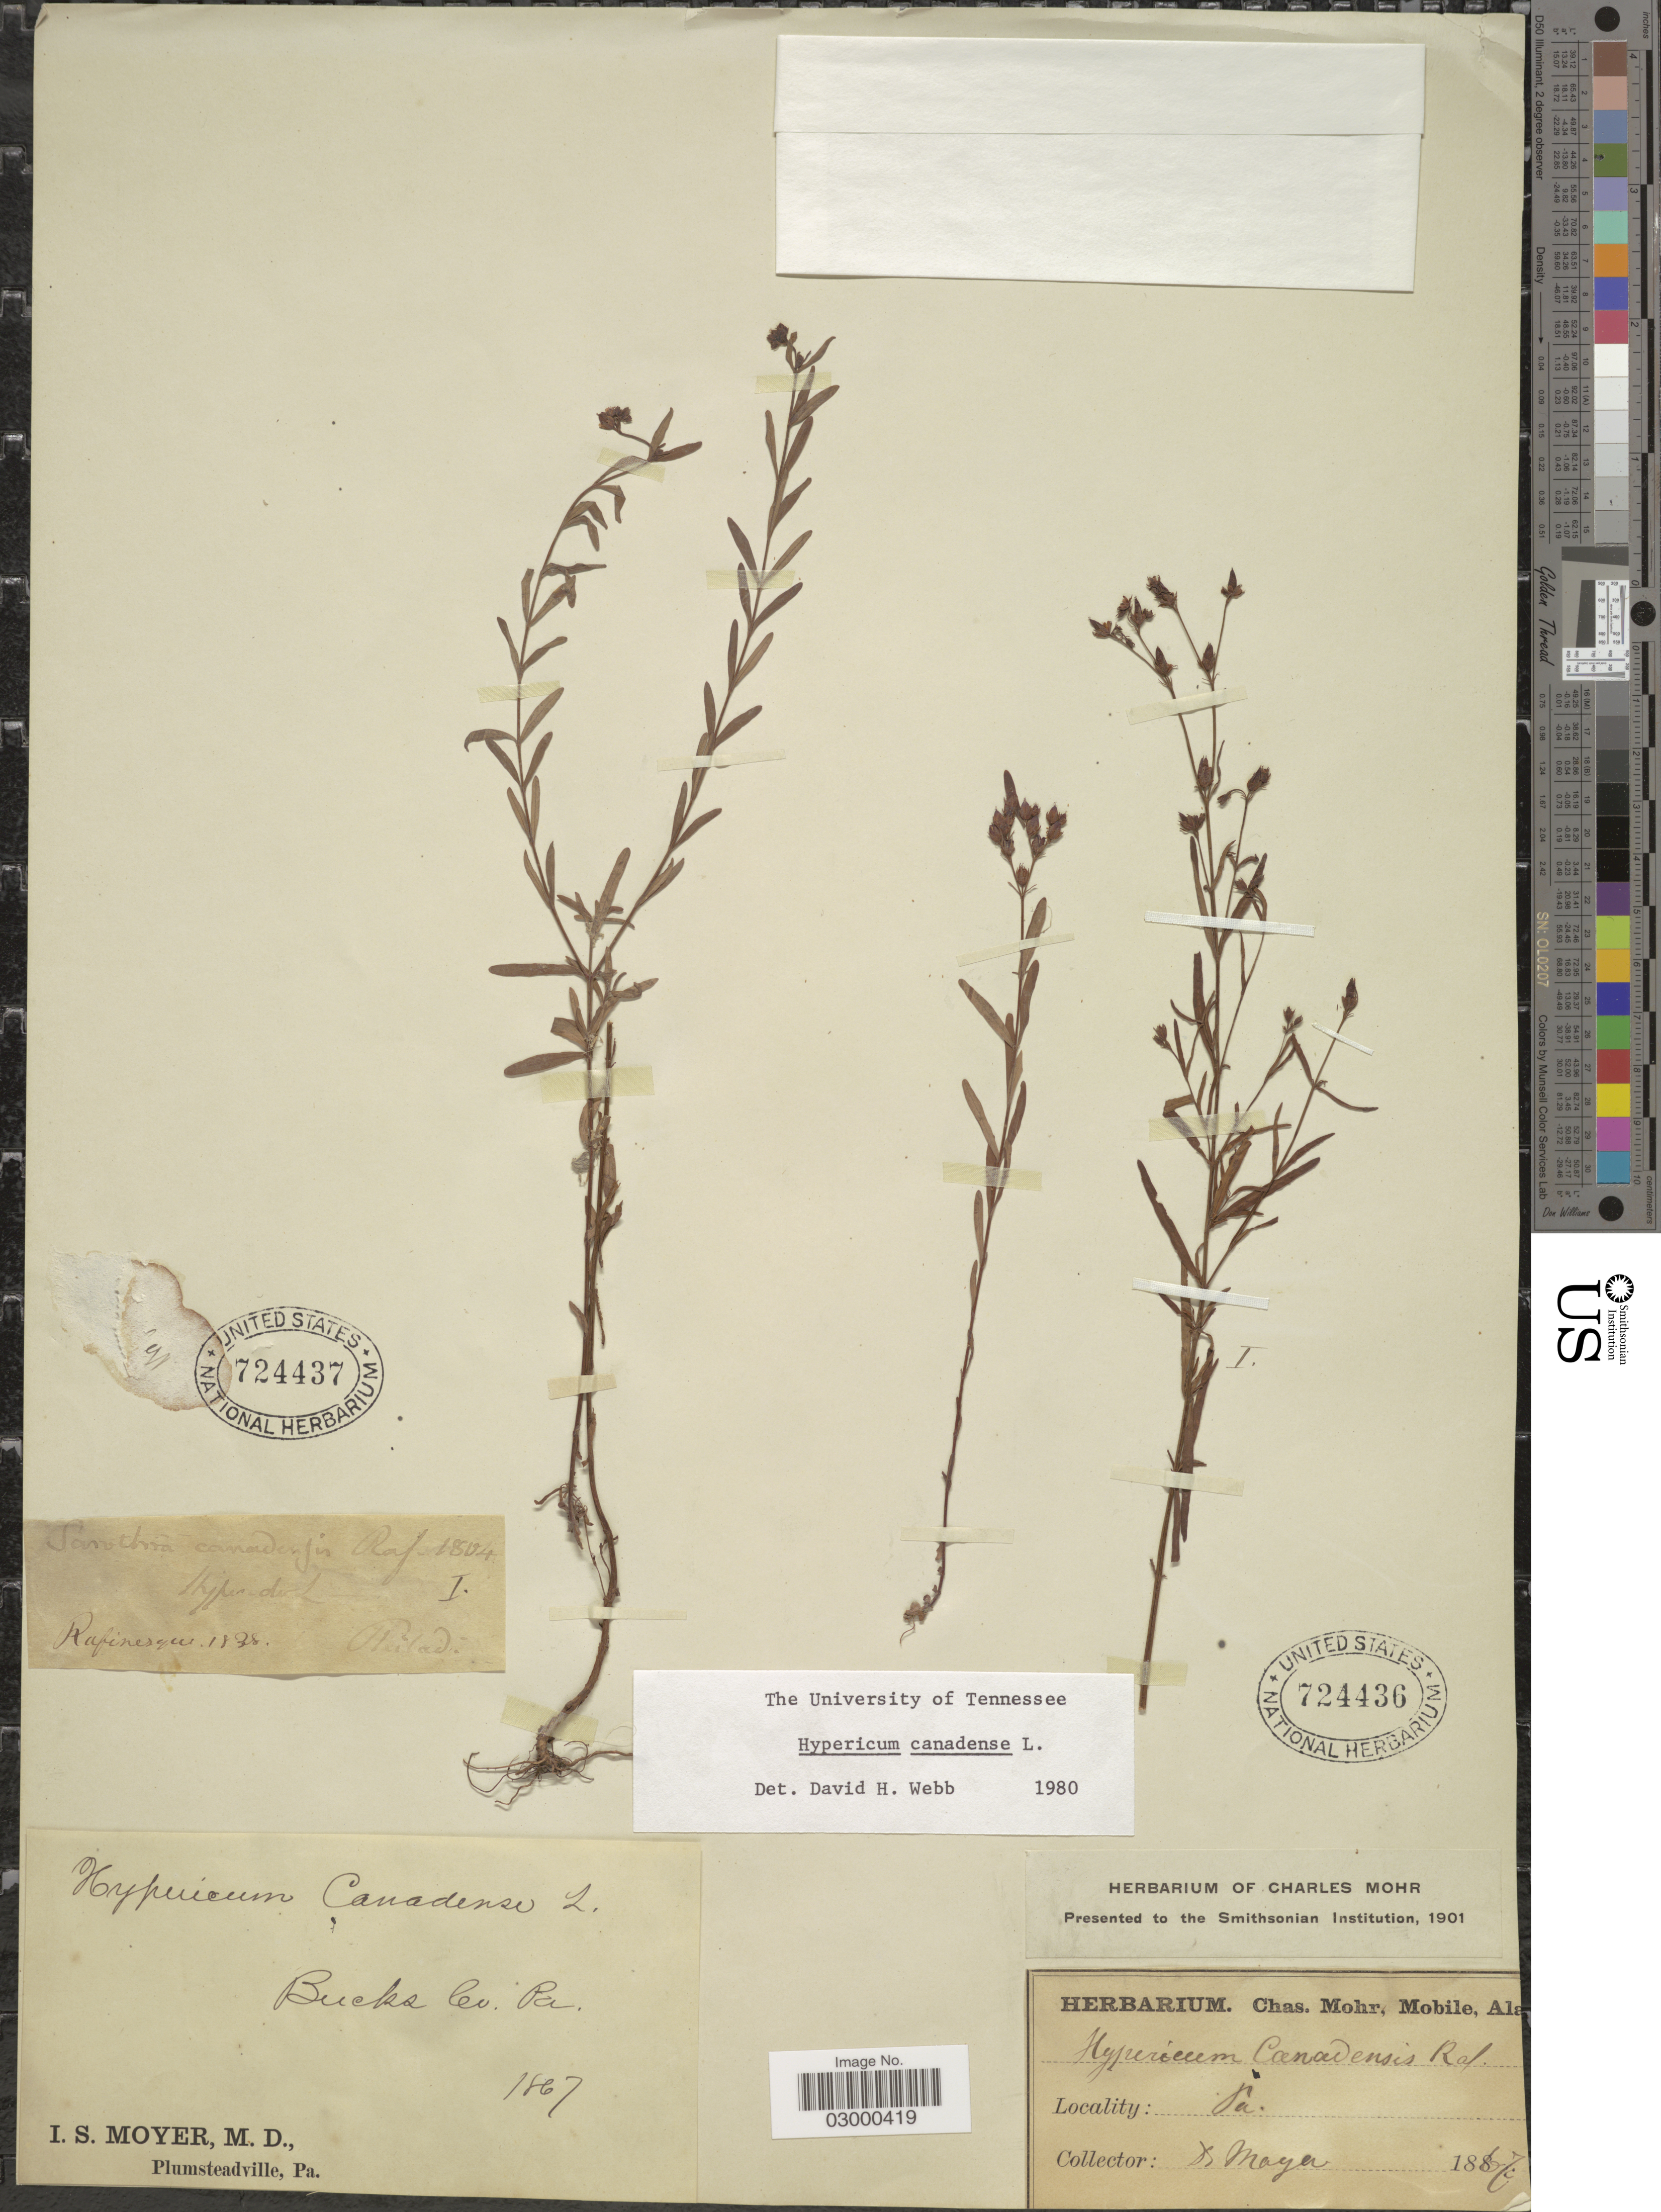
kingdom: Plantae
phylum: Tracheophyta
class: Magnoliopsida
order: Malpighiales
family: Hypericaceae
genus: Hypericum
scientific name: Hypericum canadense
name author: L.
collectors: I. S. Moyer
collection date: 1867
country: United States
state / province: Pennsylvania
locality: Bucks Co., Pa.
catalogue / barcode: US 724436